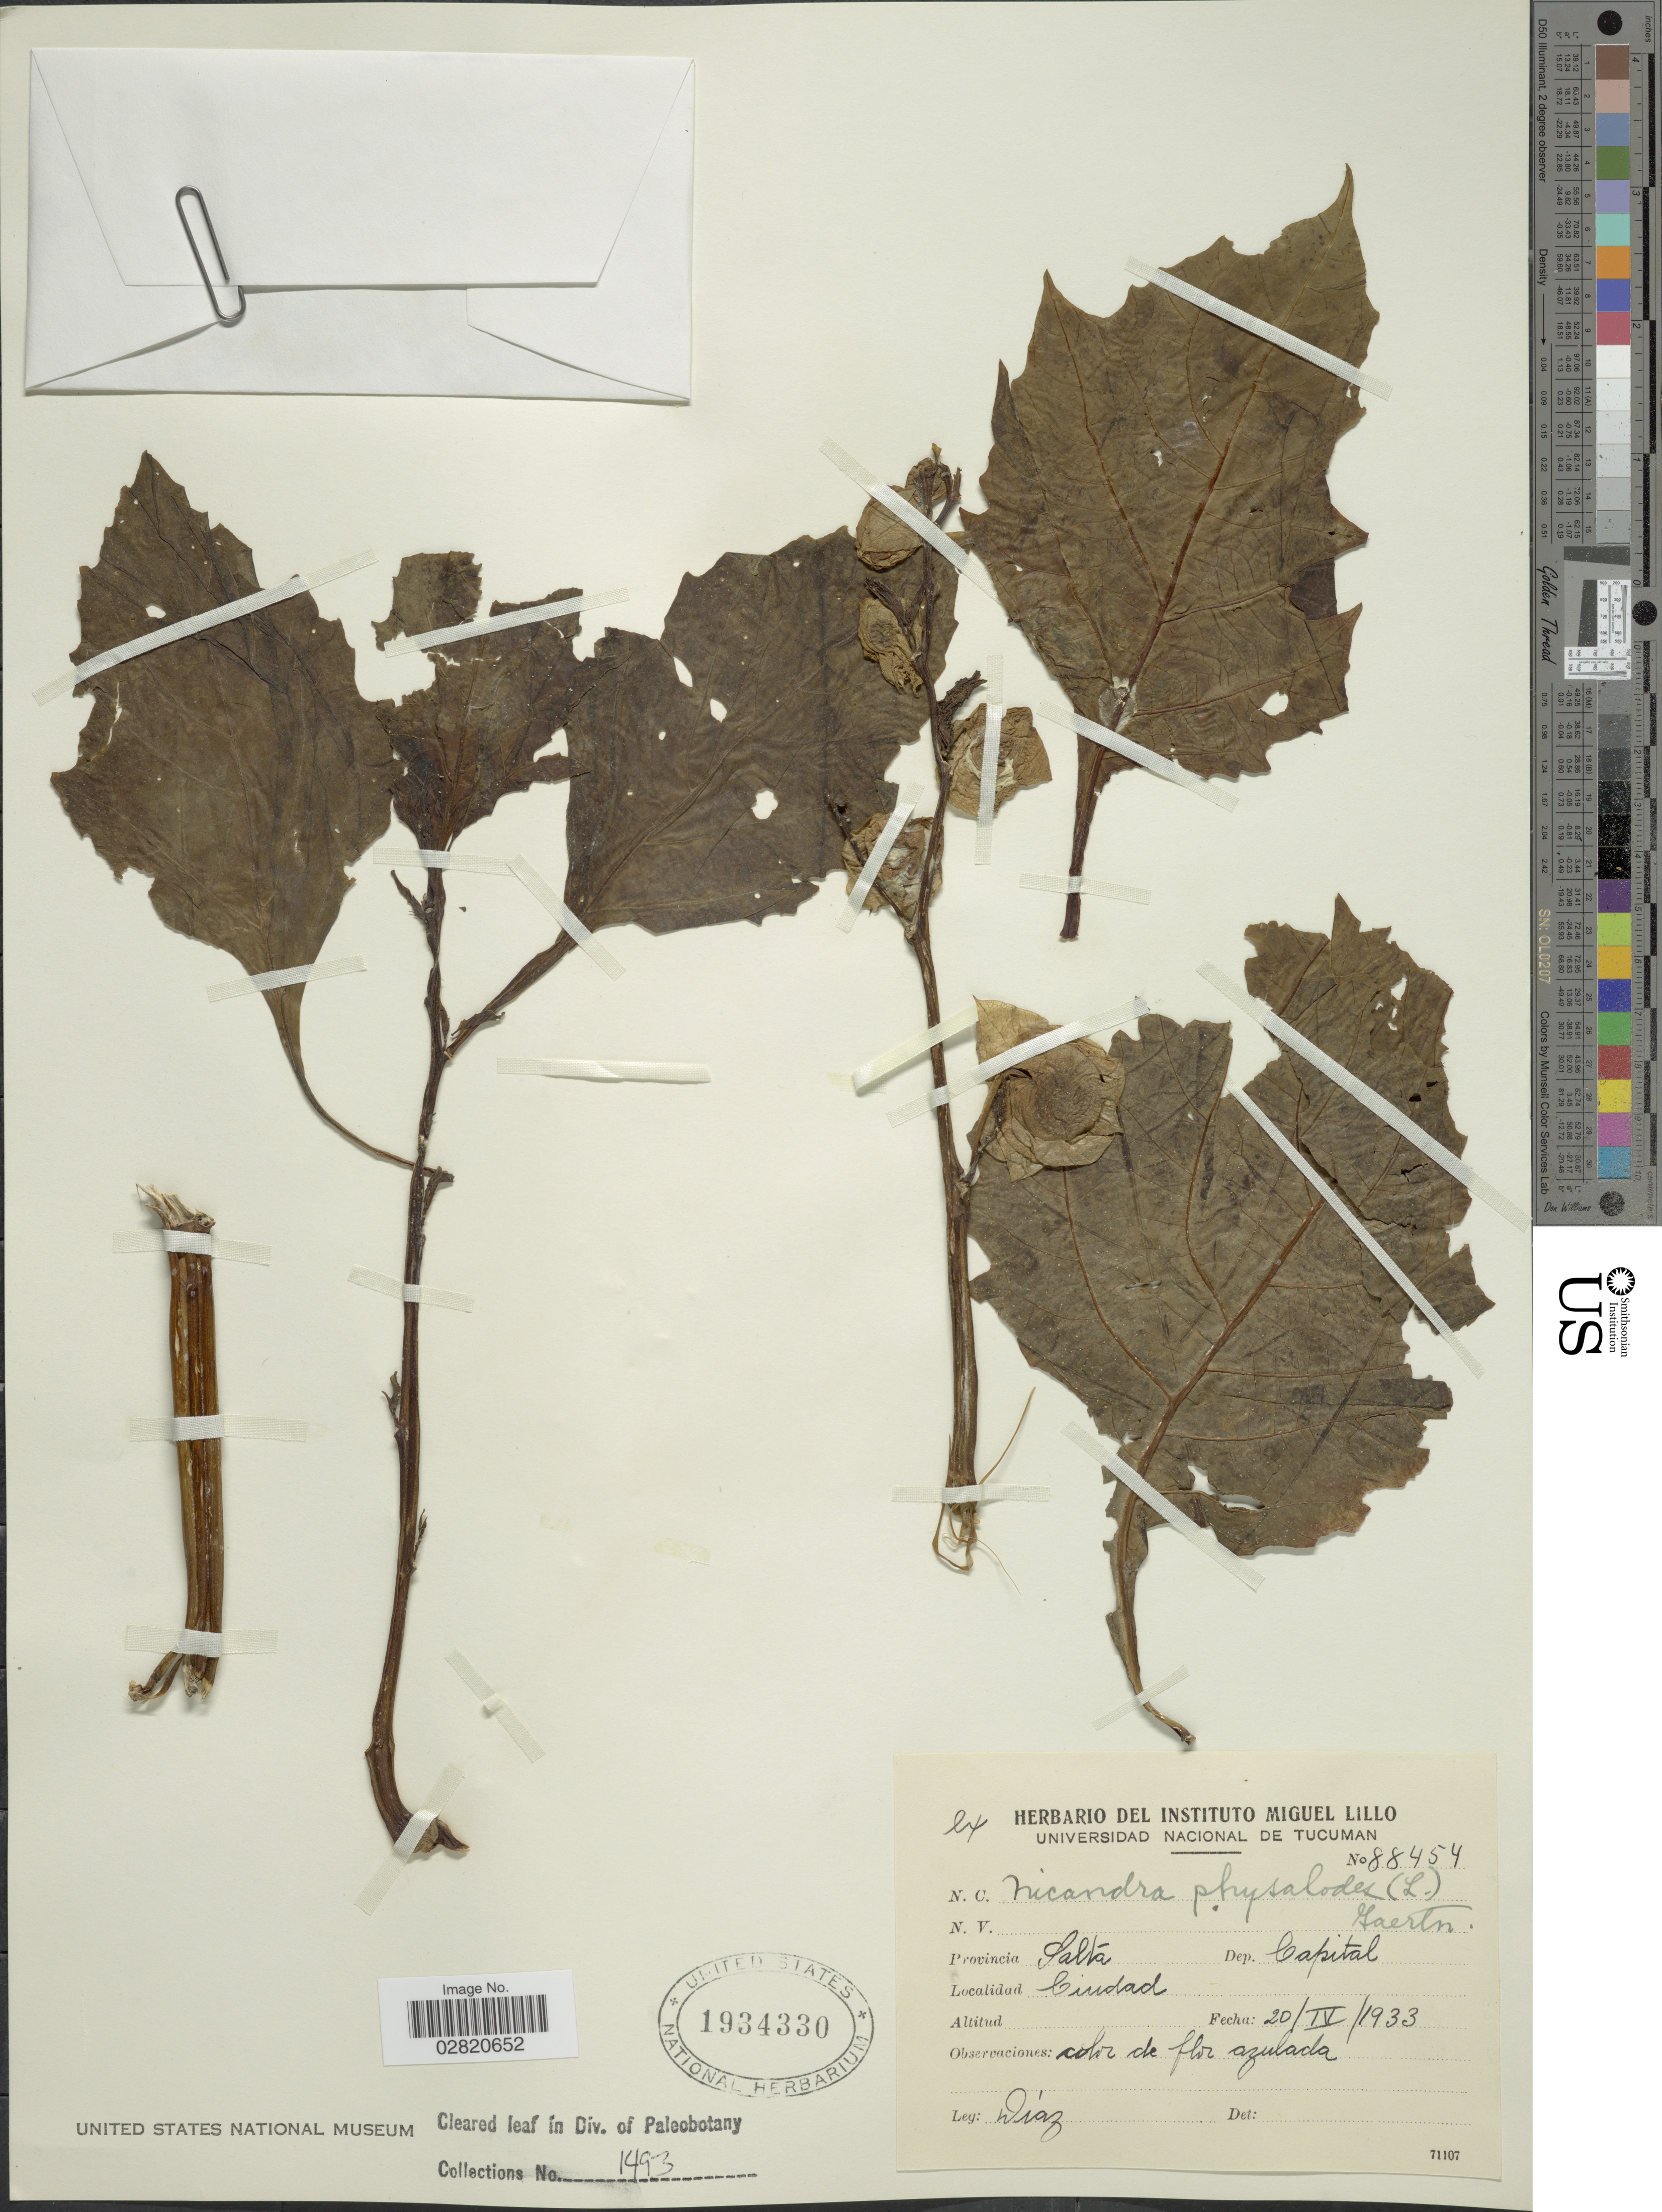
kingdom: Plantae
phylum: Tracheophyta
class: Magnoliopsida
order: Solanales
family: Solanaceae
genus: Nicandra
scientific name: Nicandra physalodes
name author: (L.) Gaertn.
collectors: Diaz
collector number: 88454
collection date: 1933-04-20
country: Argentina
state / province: Salta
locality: Dep. Capital. Ciudad.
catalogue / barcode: US 1934330